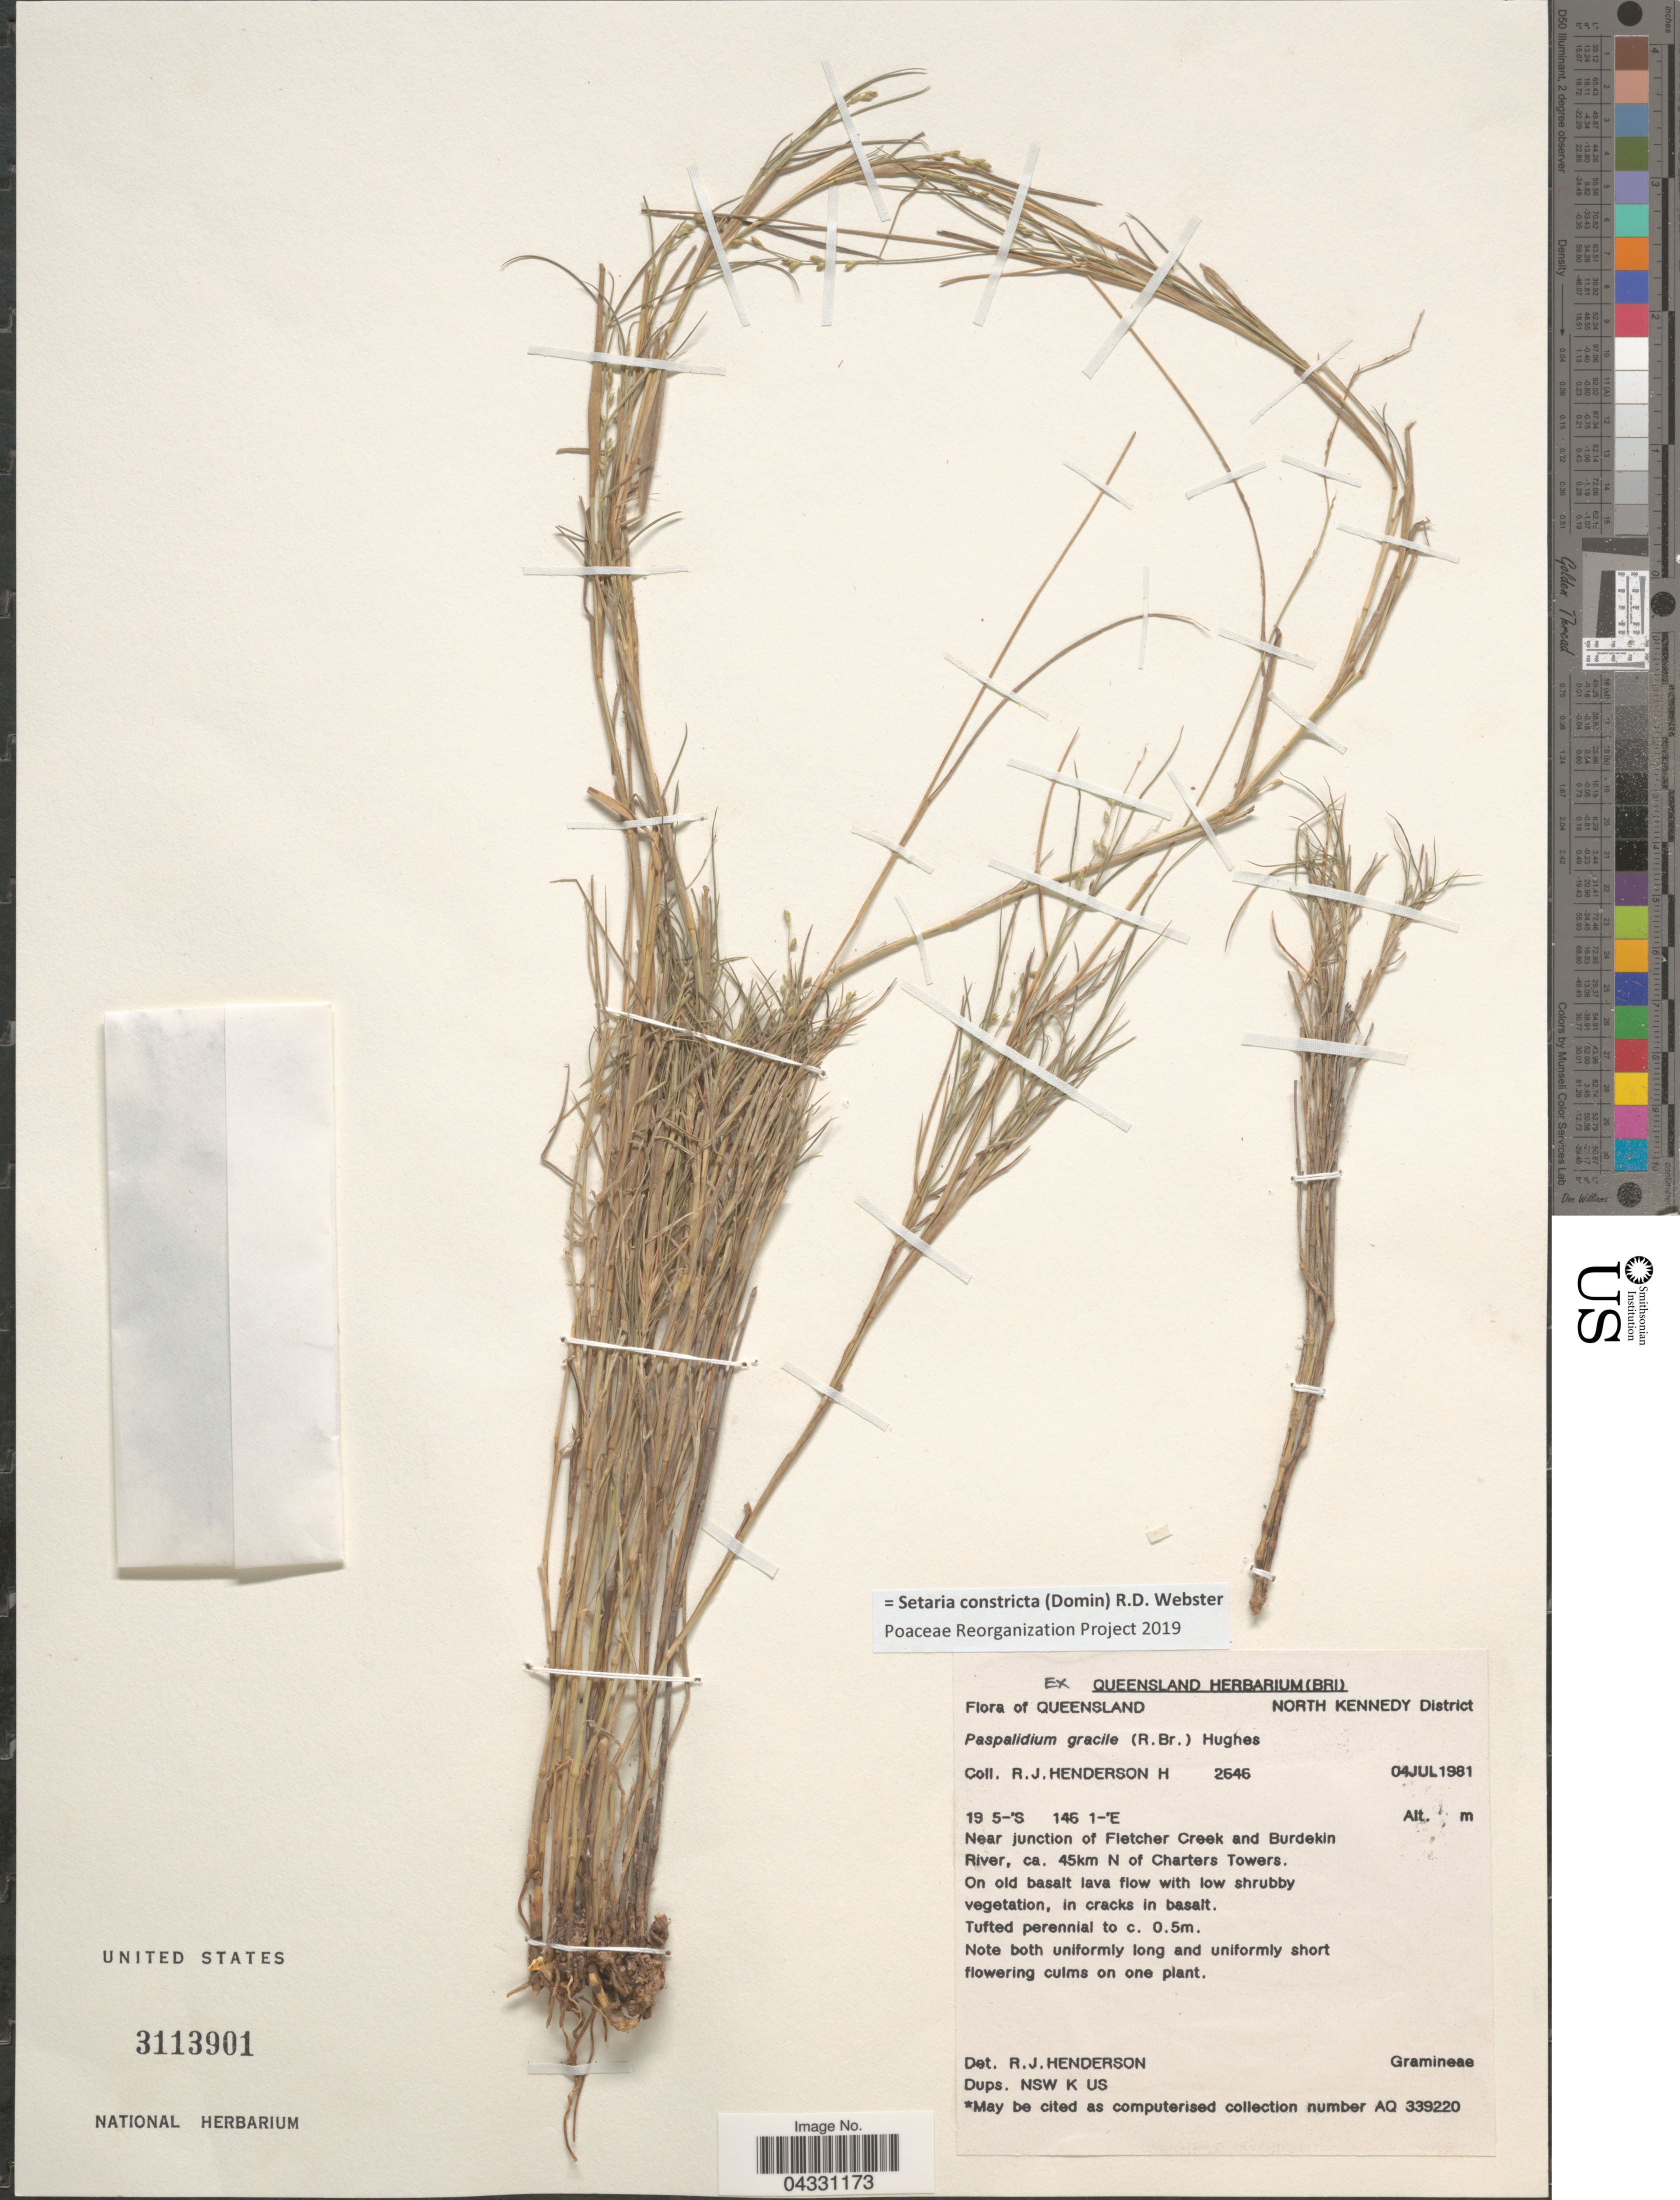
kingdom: Plantae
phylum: Tracheophyta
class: Liliopsida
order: Poales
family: Poaceae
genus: Setaria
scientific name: Setaria constricta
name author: (Domin) R.D. Webster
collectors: R. J. F. Henderson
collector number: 2646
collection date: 1981-07-04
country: Australia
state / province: Queensland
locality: North Kennedy District. Near junction of Fletcher Creek and Burdekin River, ca. 45km N of Charters Towers.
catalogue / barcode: US 3113901